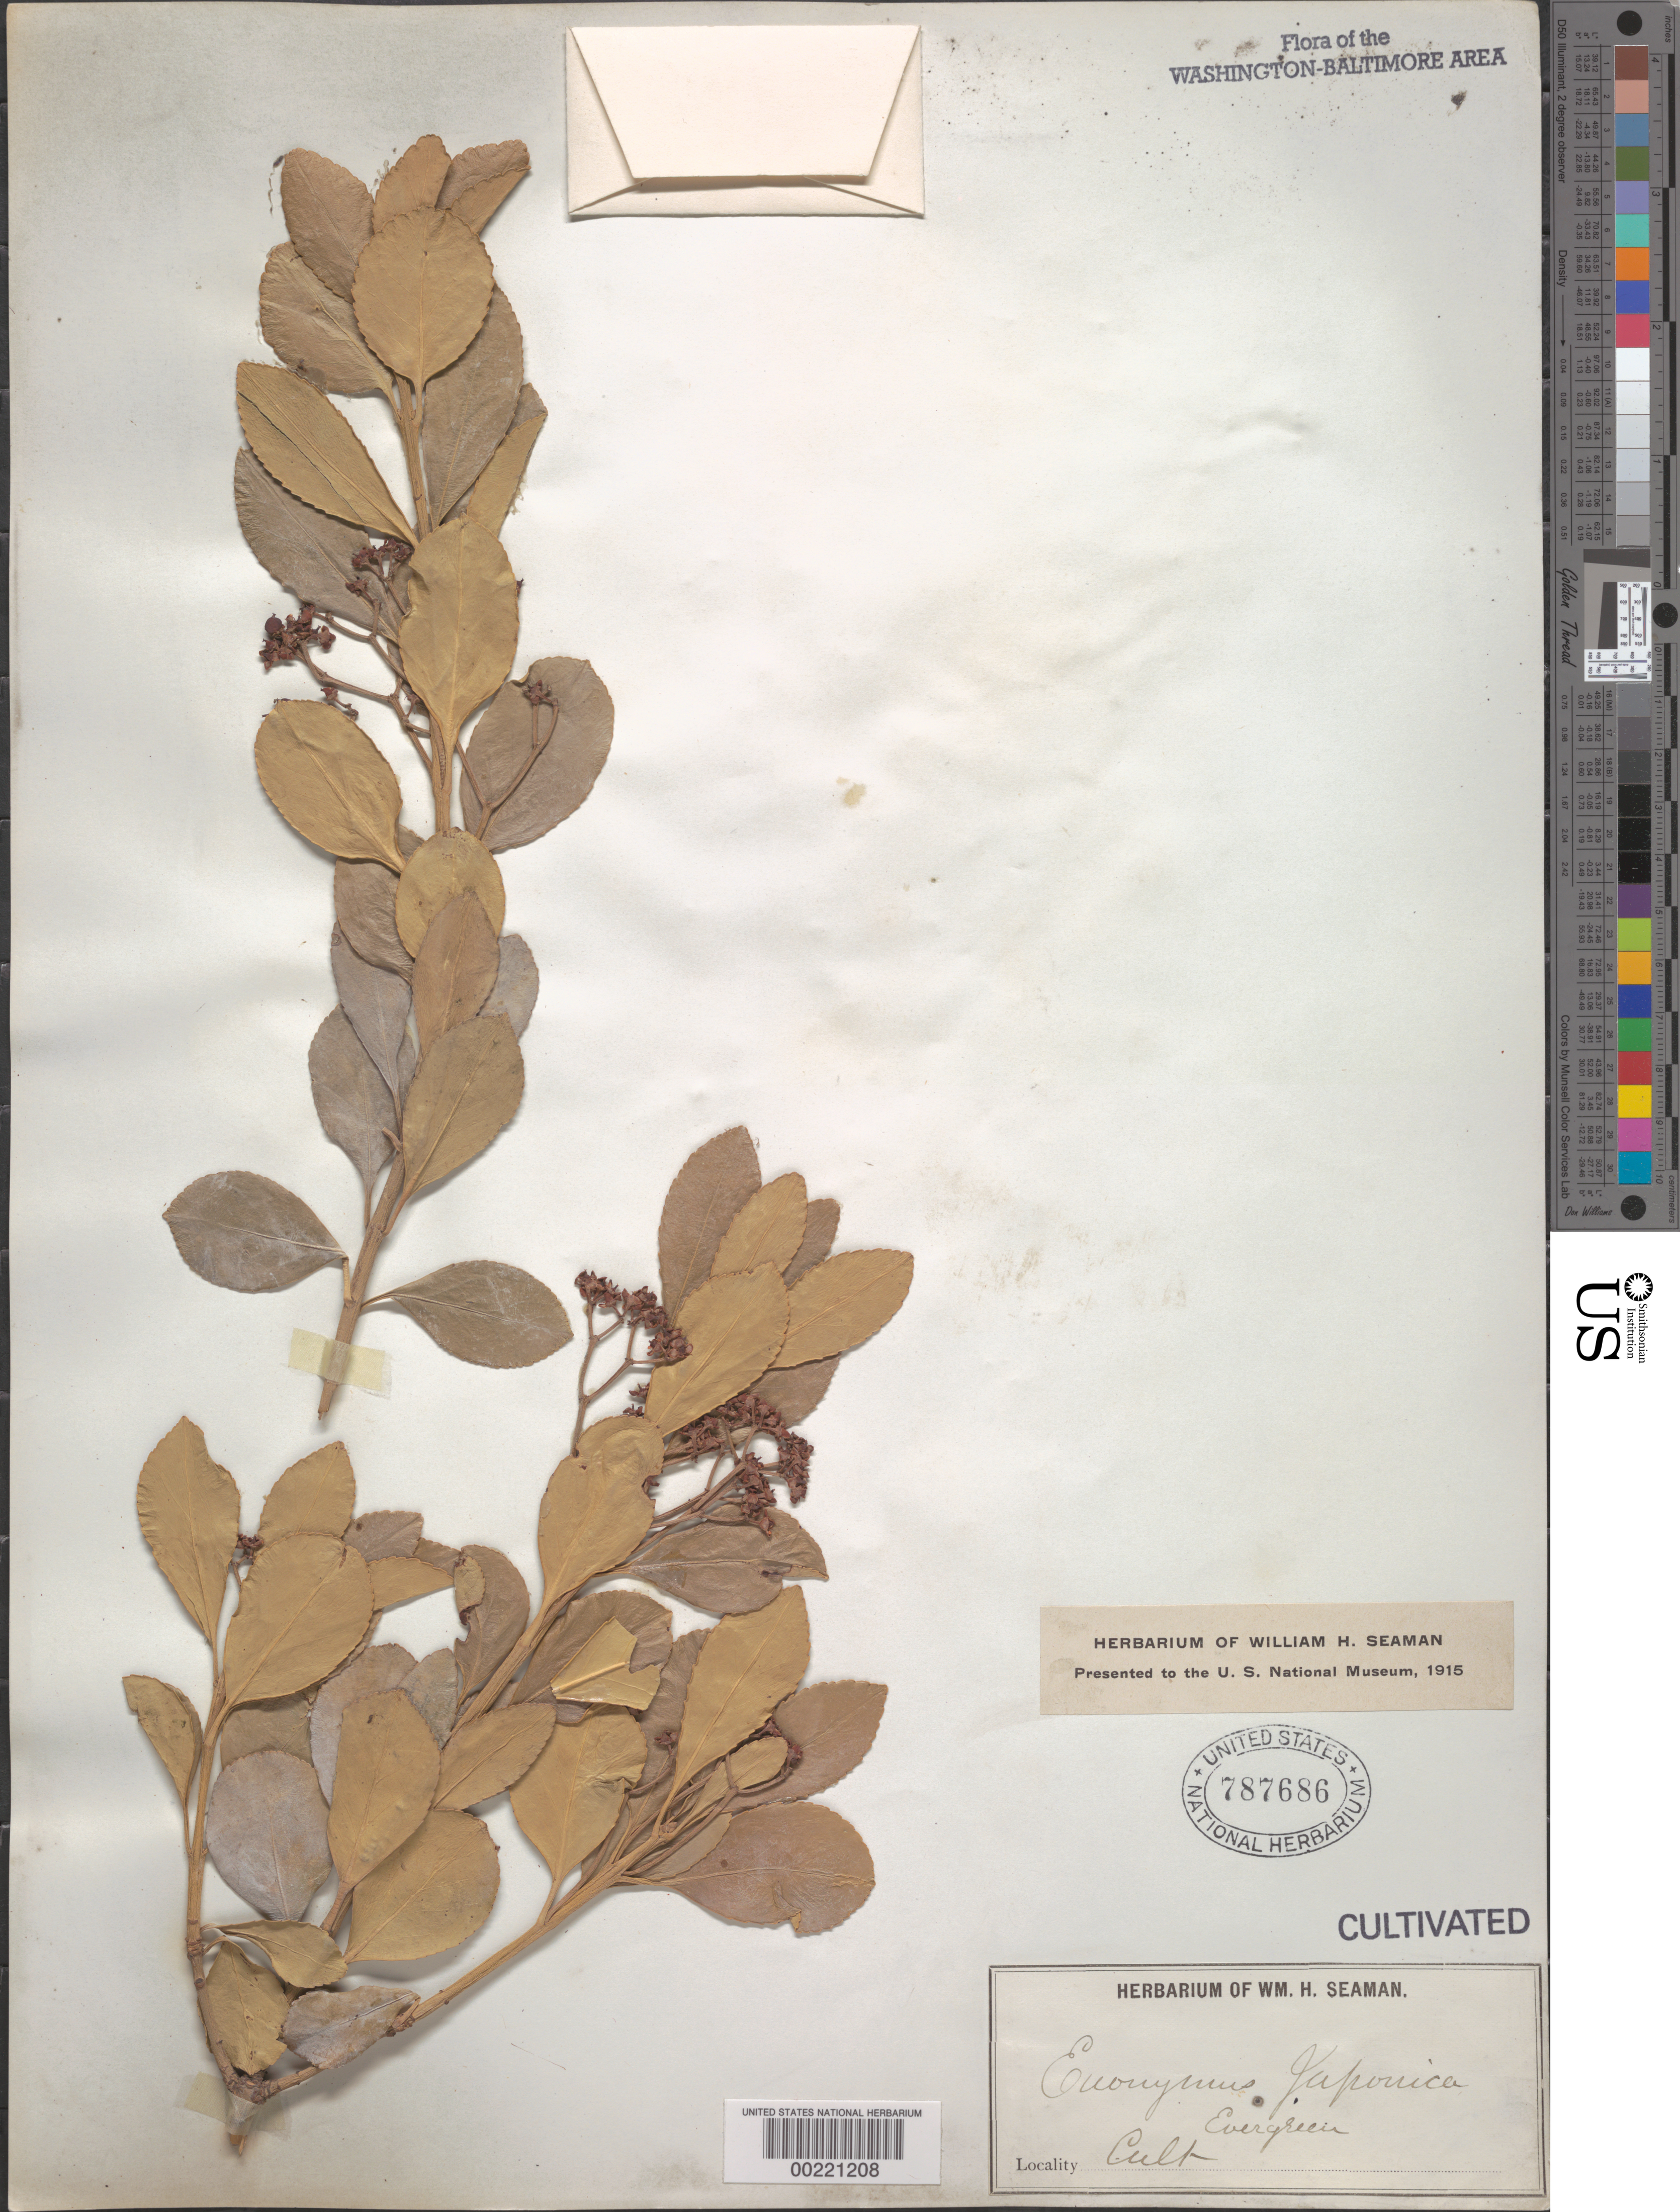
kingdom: Plantae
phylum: Tracheophyta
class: Magnoliopsida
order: Celastrales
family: Celastraceae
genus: Euonymus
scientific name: Euonymus japonicus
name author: Thunb.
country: United States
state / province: District of Columbia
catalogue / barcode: US 787686